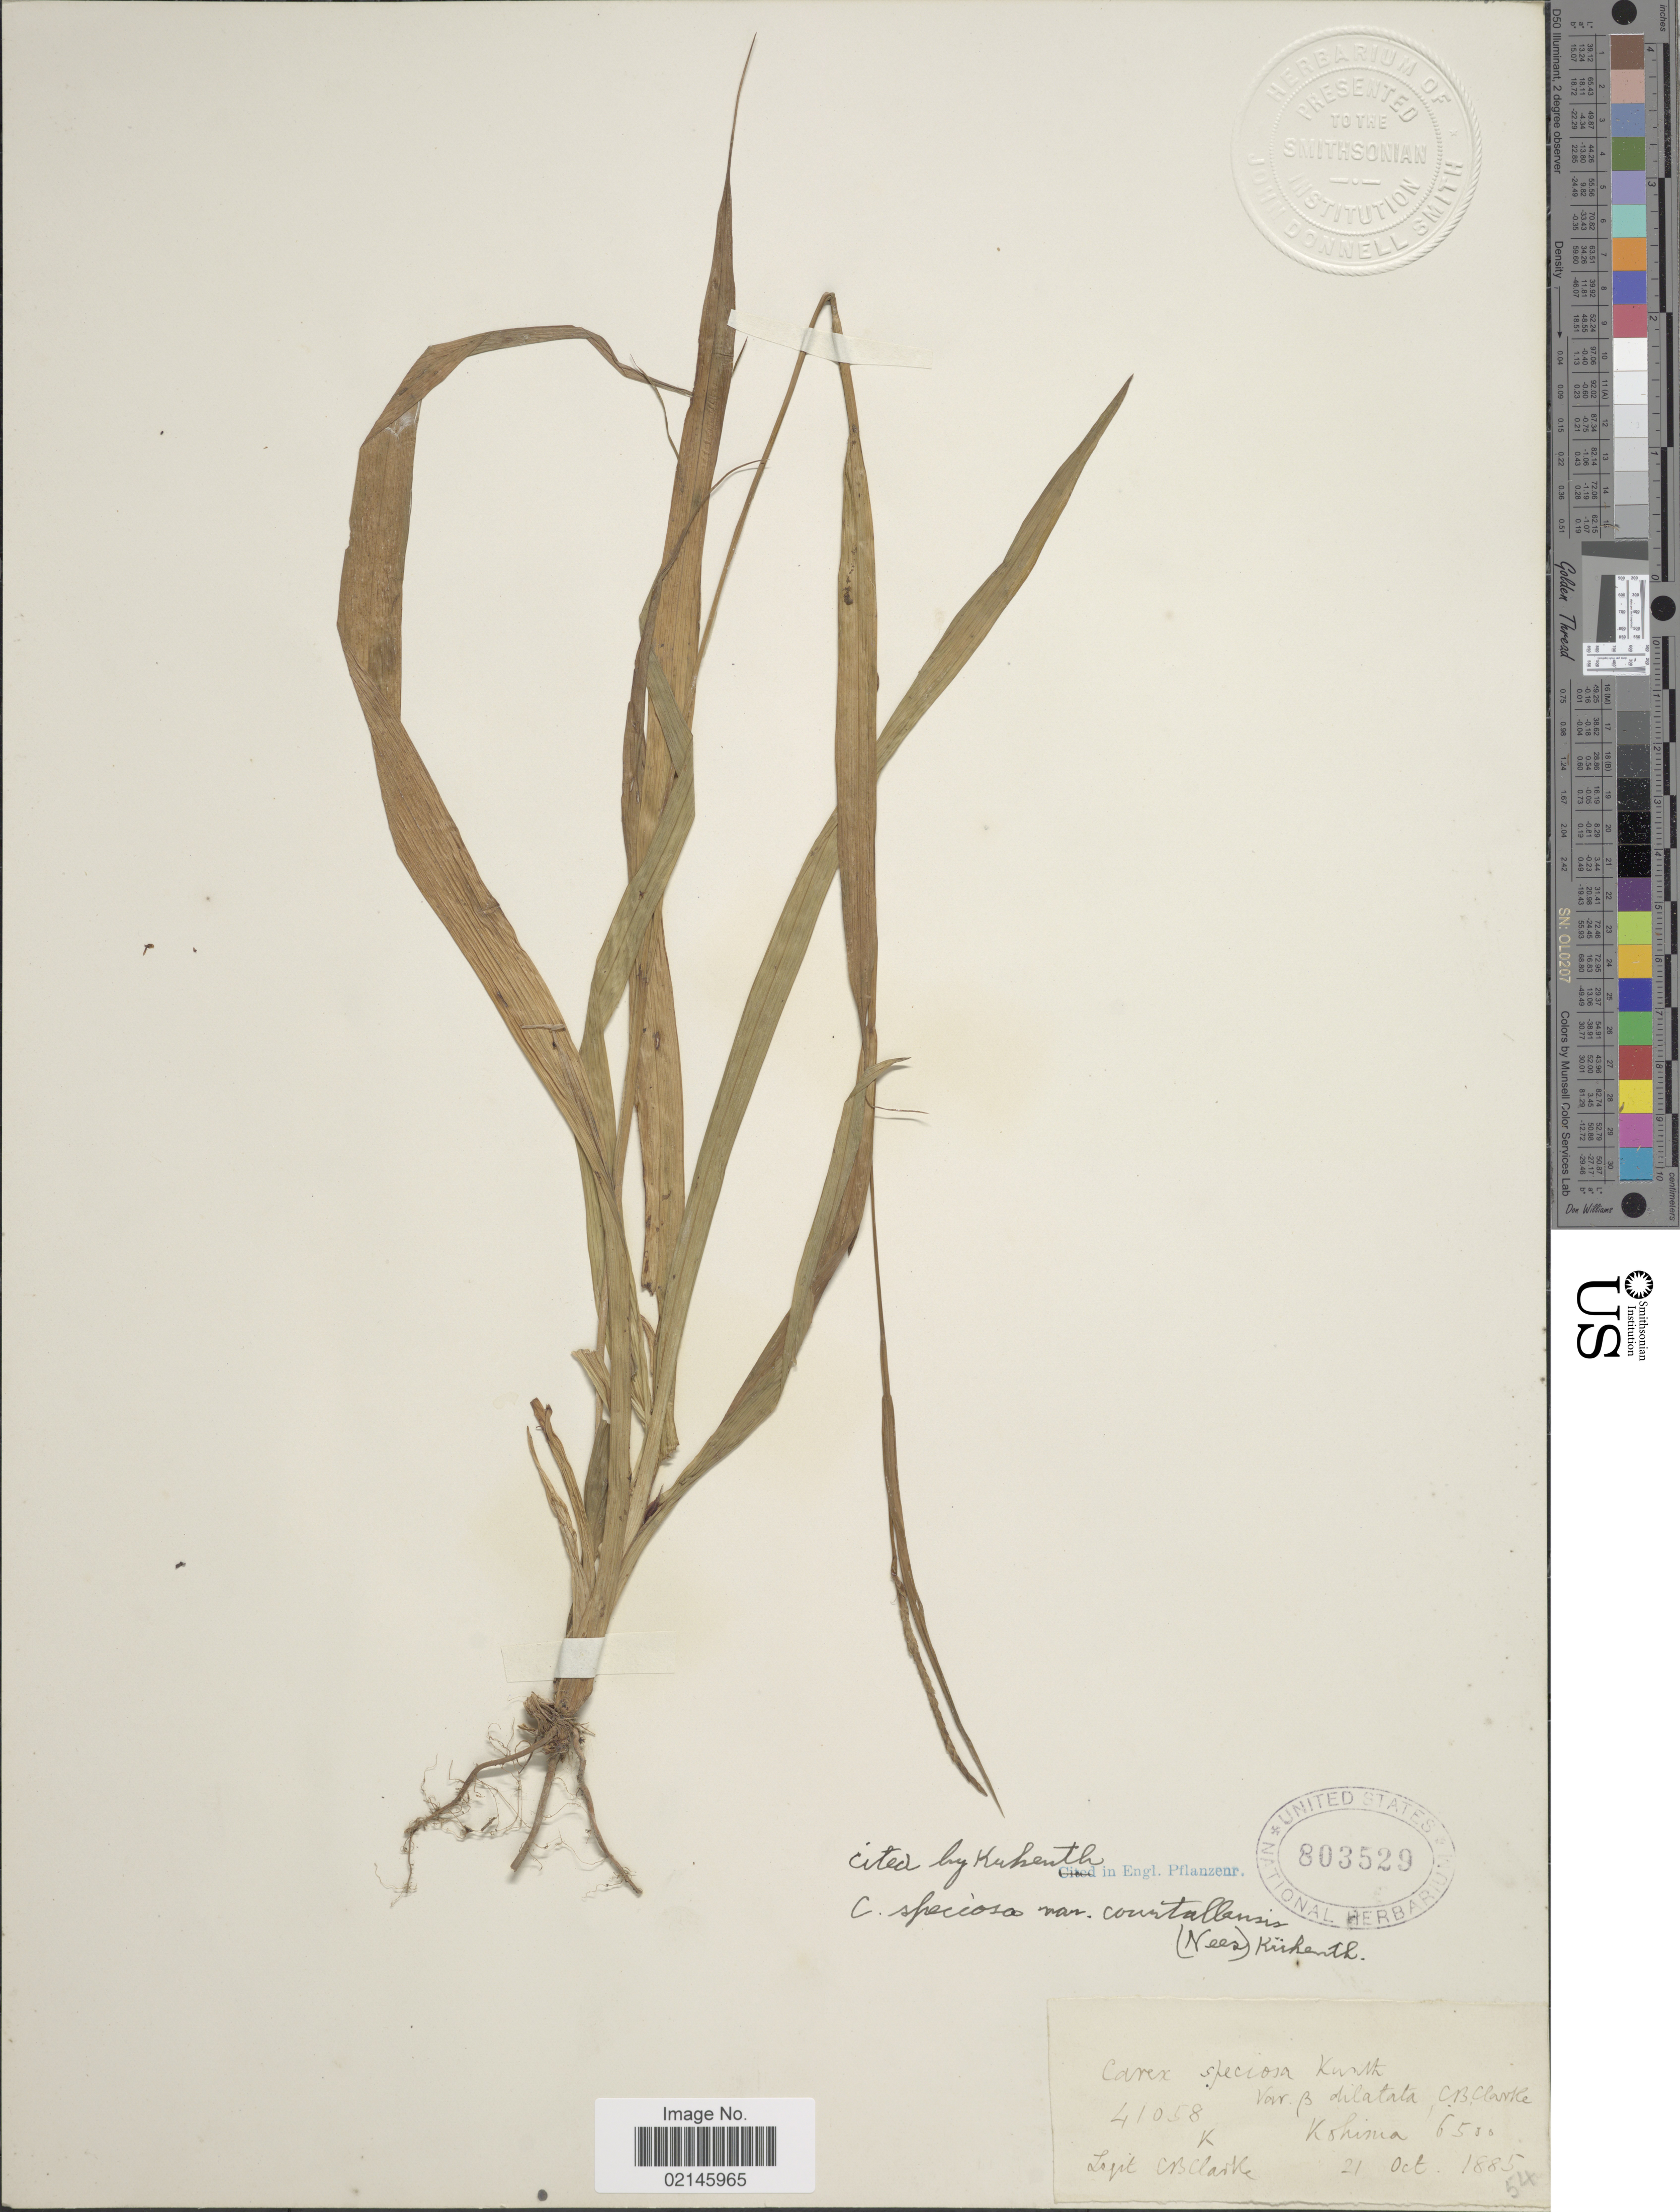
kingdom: Plantae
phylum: Tracheophyta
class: Liliopsida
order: Poales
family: Cyperaceae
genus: Carex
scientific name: Carex speciosa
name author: Kunth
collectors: C. B. Clarke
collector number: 41058K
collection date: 1885-10-21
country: India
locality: Kohima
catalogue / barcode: US 803529